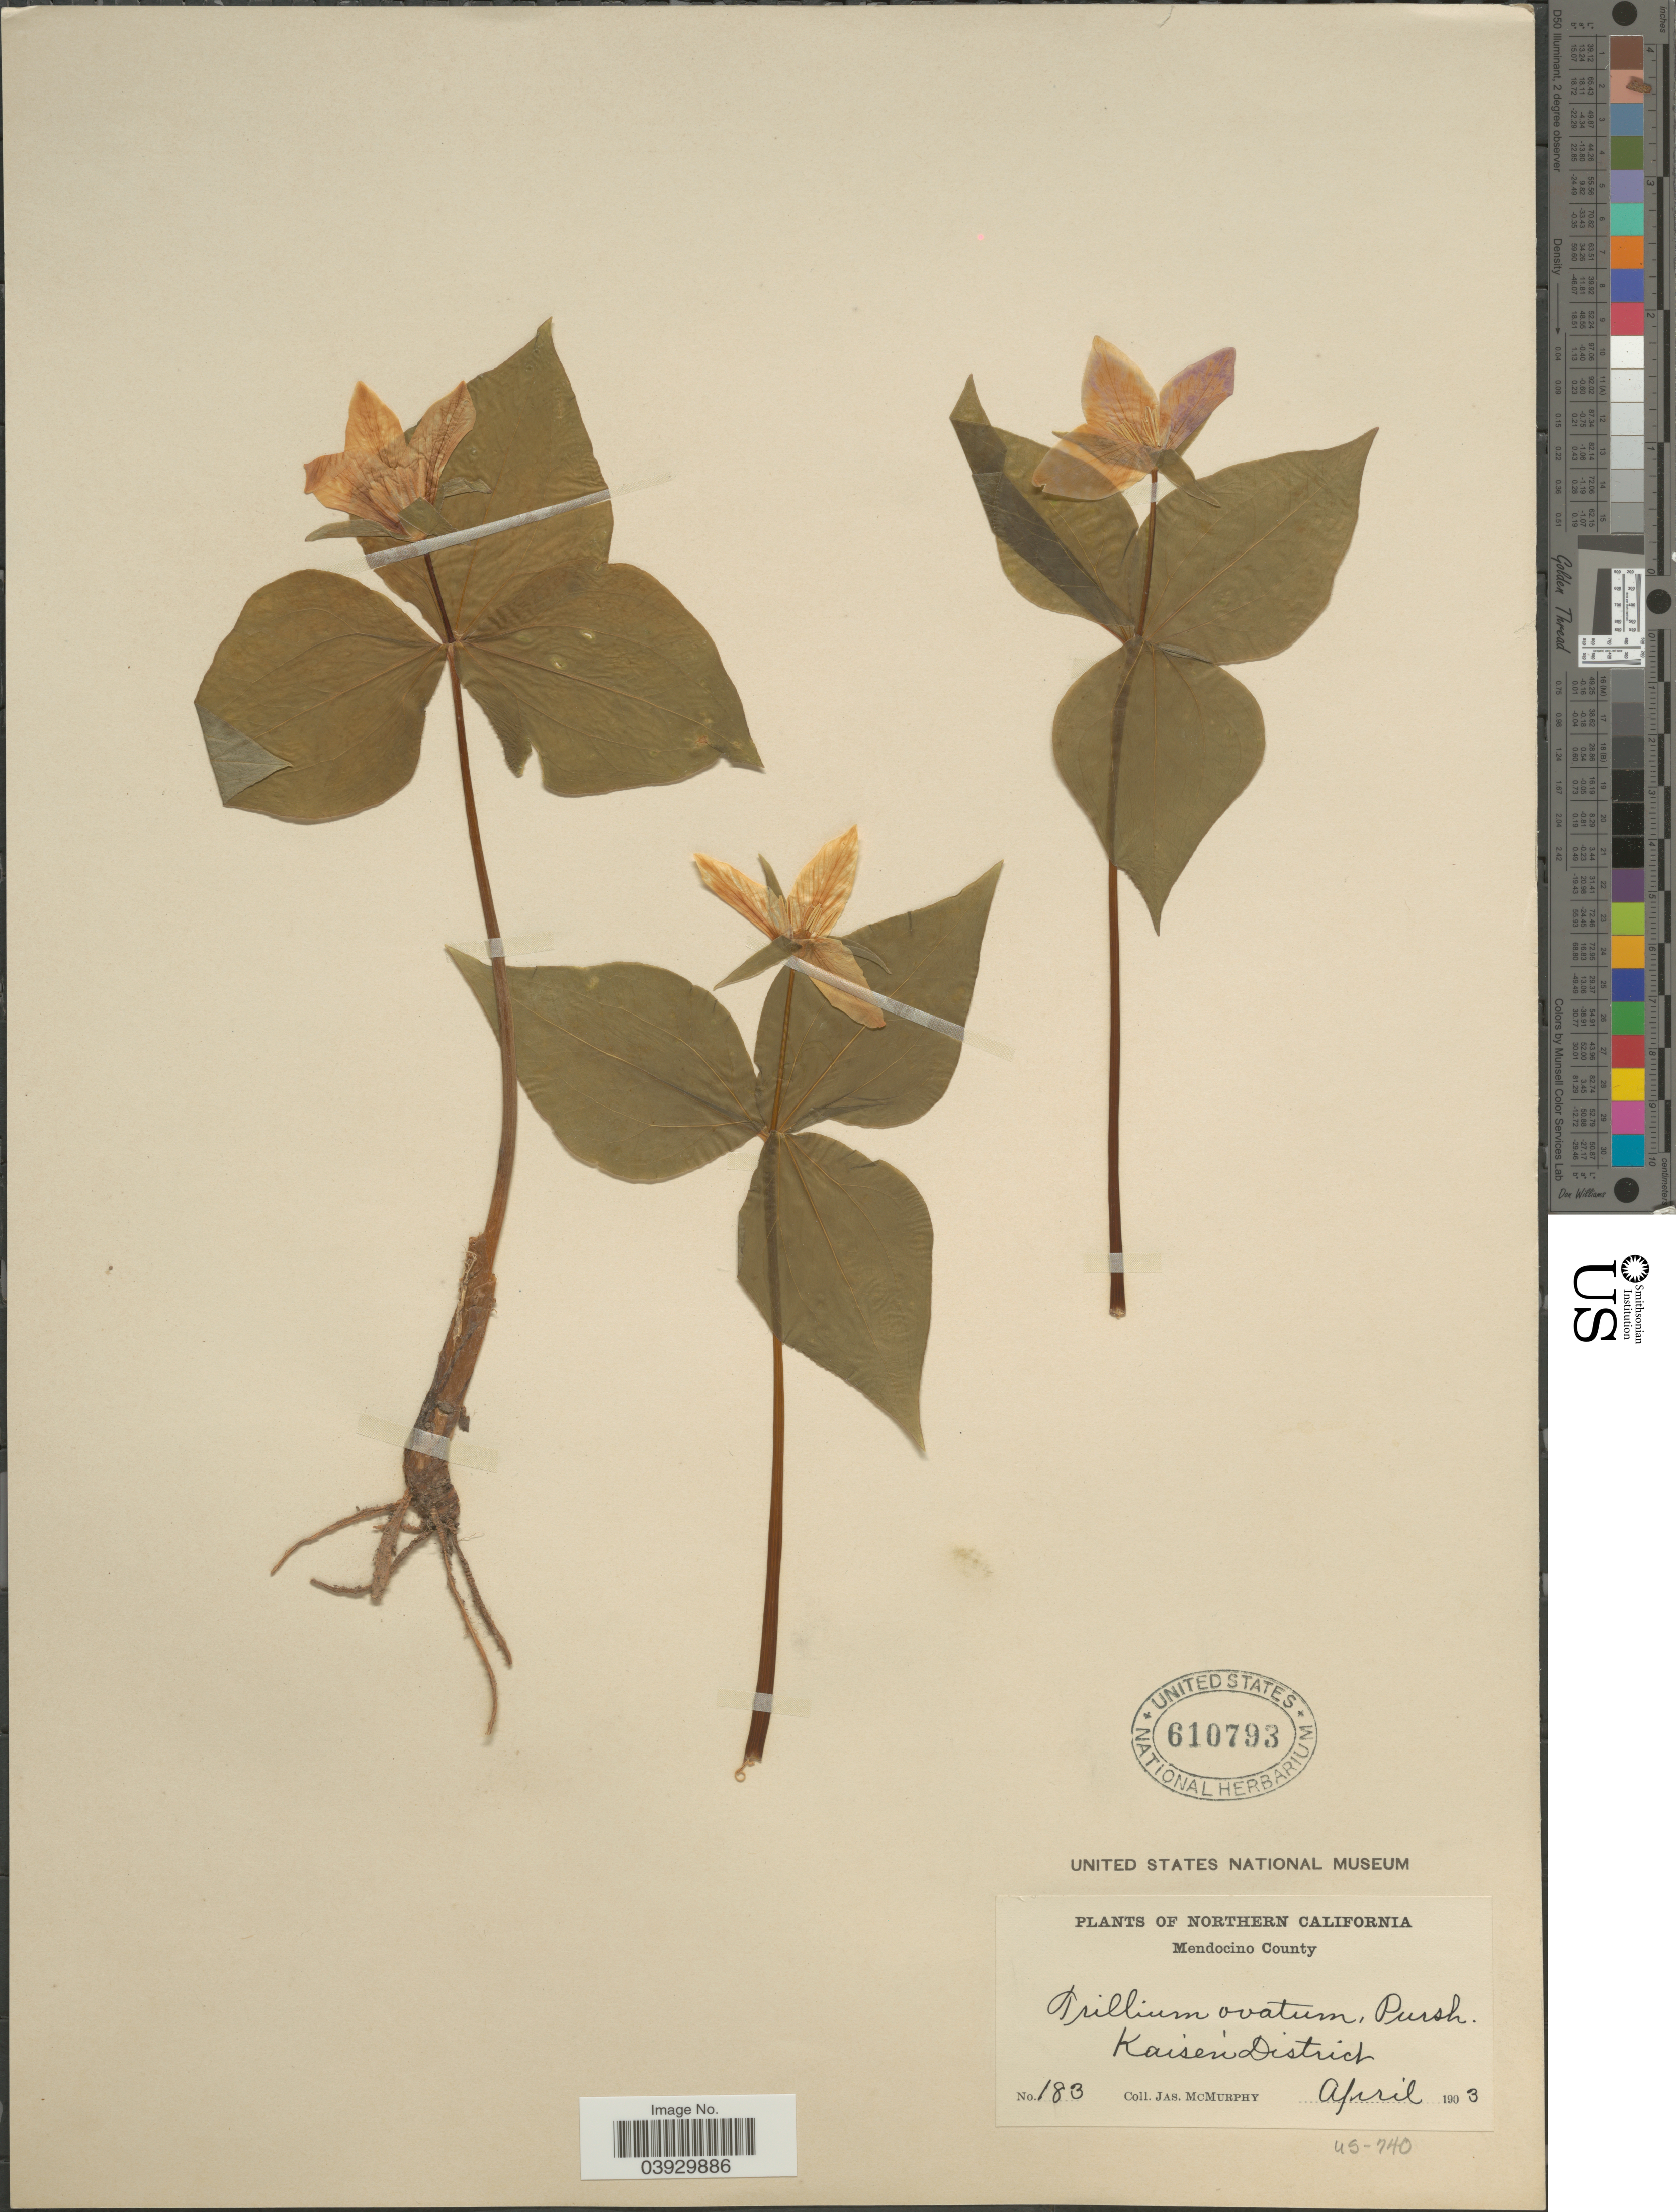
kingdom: Plantae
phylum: Tracheophyta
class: Liliopsida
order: Liliales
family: Melanthiaceae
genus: Trillium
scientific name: Trillium ovatum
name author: Pursh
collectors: J. McMurphy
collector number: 183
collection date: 1903-04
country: United States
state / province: California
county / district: Mendocino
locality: Northern California. Mendocino County. Kaisen District.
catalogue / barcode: US 610793